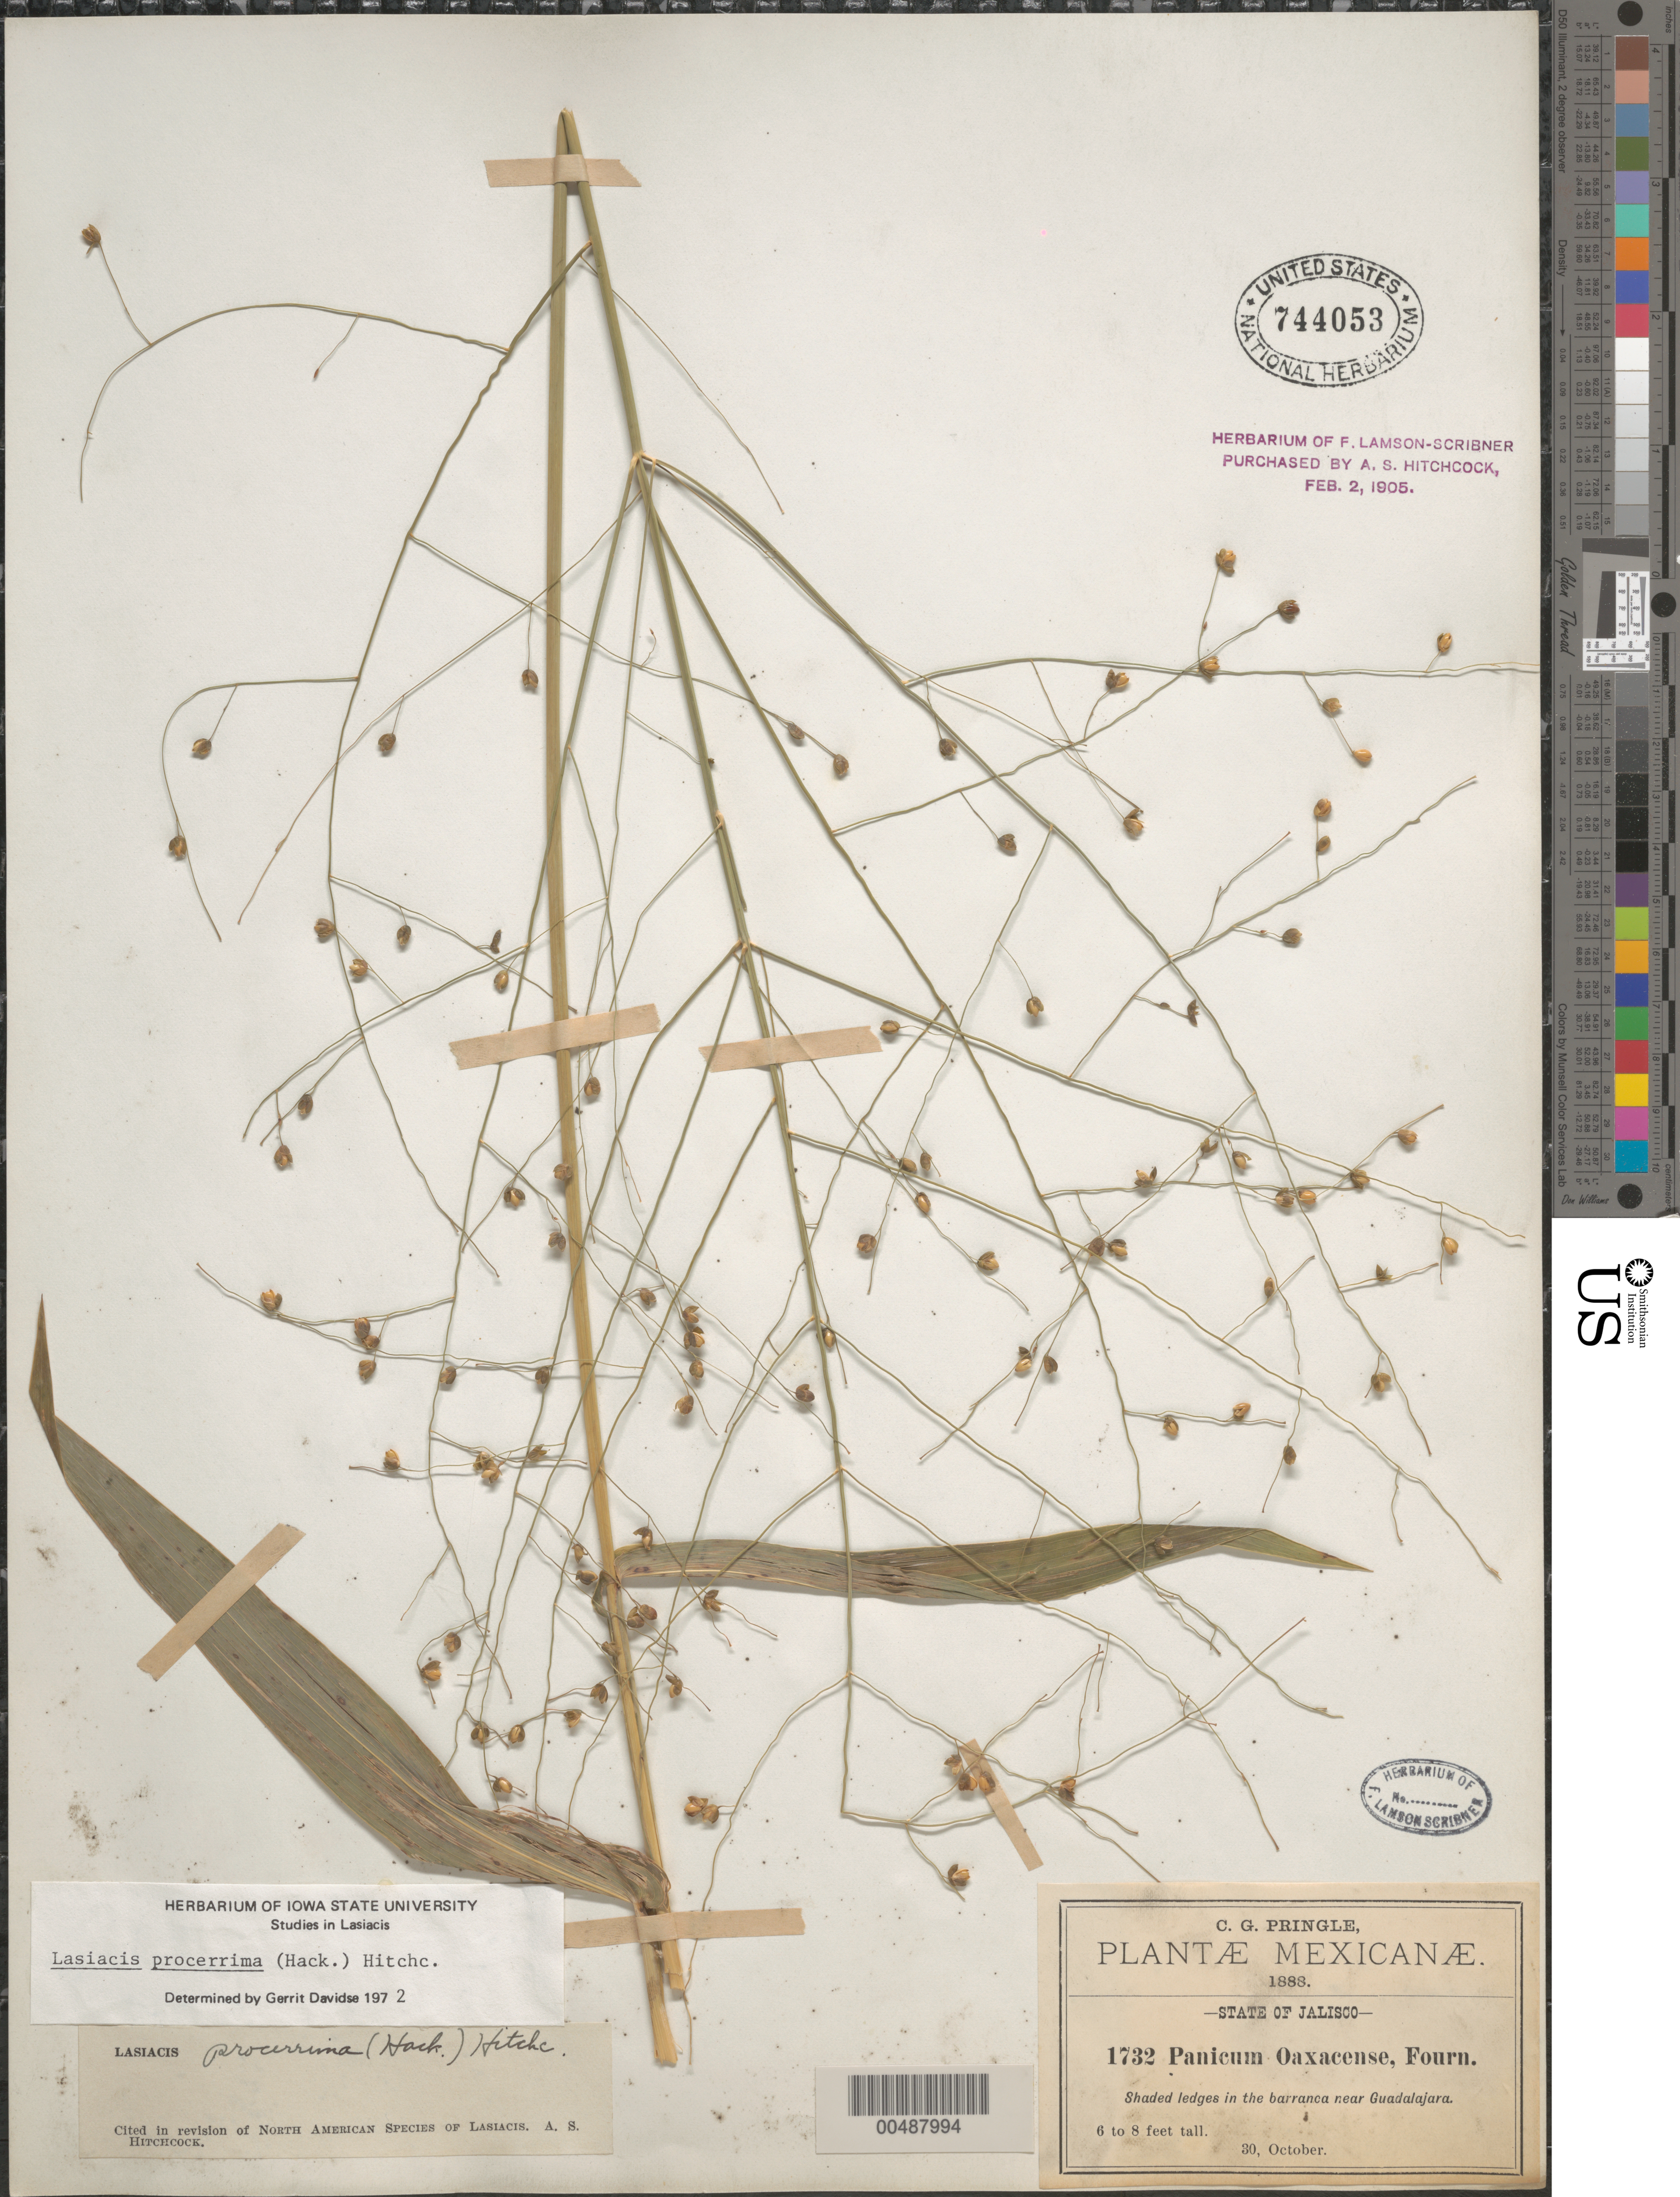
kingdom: Plantae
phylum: Tracheophyta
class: Liliopsida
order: Poales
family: Poaceae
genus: Lasiacis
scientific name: Lasiacis procerrima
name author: (Hack.) Hitchc.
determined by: Davidse, Gerrit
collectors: C. G. Pringle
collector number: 1732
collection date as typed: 30 Oct 1888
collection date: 1888-10-30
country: Mexico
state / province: Jalisco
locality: In the barranca near Guadalajara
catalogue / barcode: US 744053